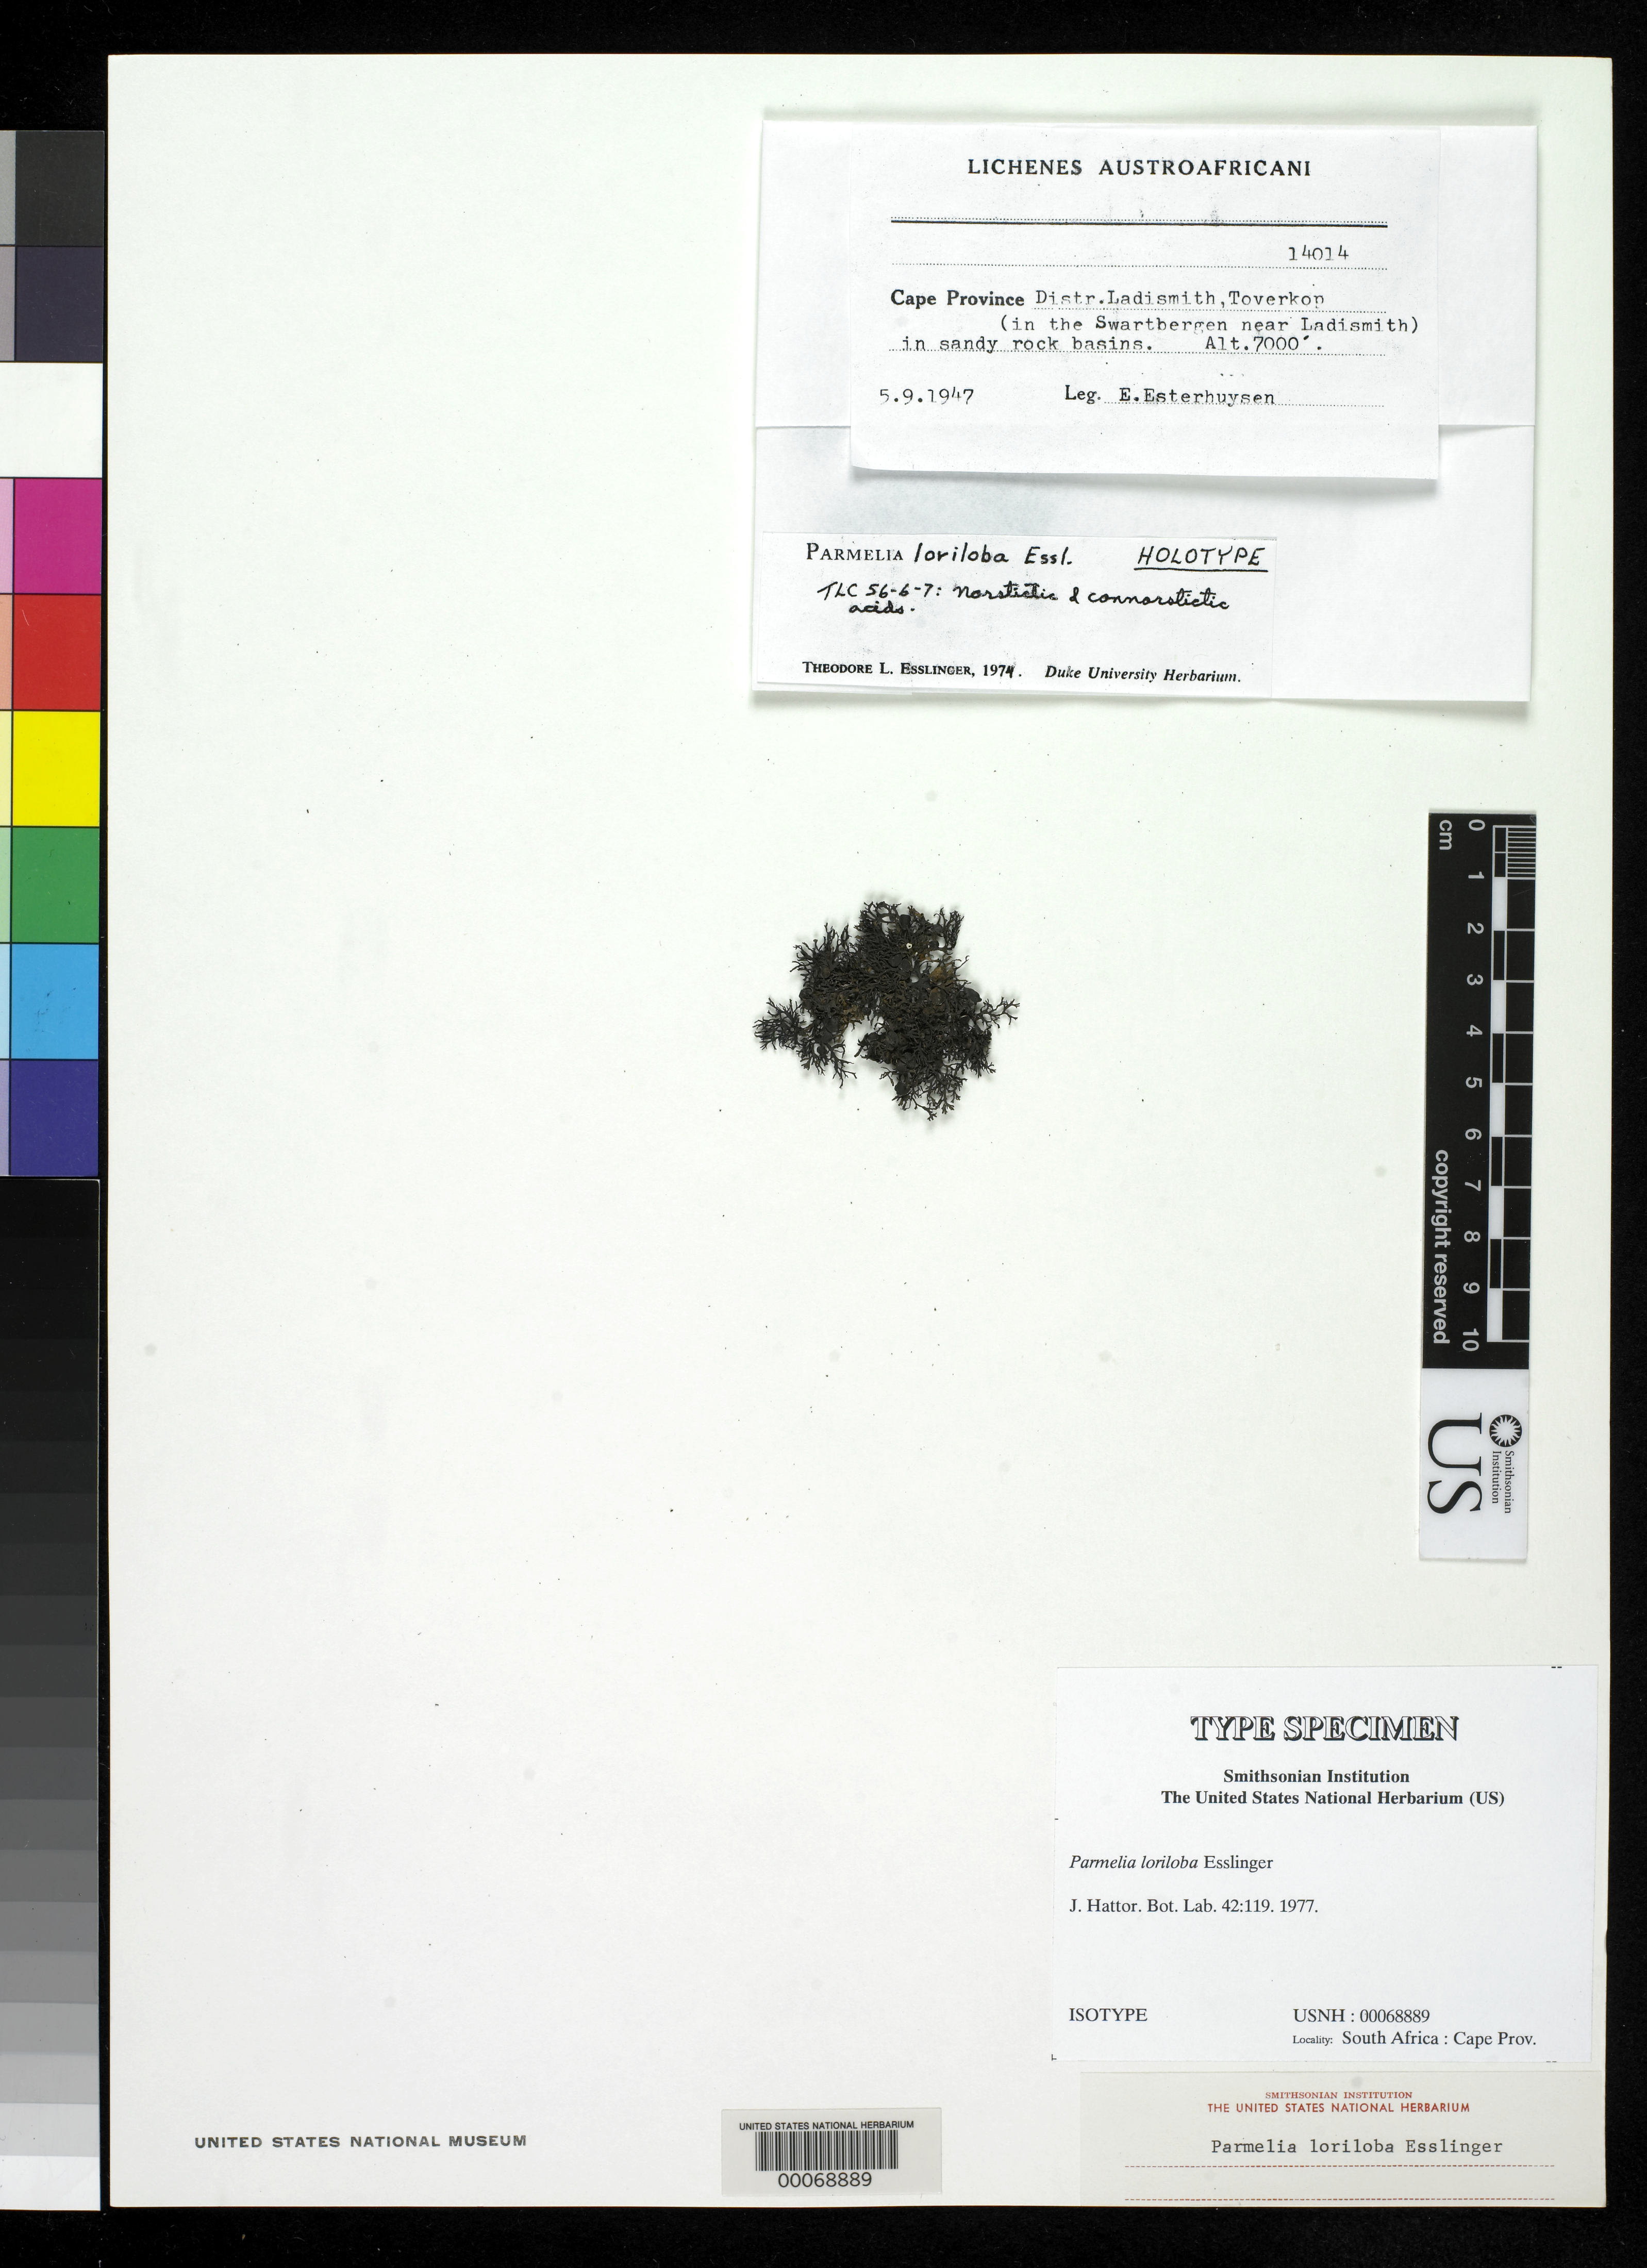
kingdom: Fungi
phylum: Ascomycota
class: Lecanoromycetes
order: Lecanorales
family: Parmeliaceae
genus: Parmelia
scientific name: Parmelia loriloba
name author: Essl.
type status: Isotype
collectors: E. E. Esterhuysen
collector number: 14014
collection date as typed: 05 Sep 1947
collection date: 1947-09-05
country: South Africa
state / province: Western Cape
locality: Tover Kop (in the Swartbergen near Ladismith); alt. 7000 ft.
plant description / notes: Type status to be confirmed; recorded as "isotype" but specimen is annotated by Esslinger as holotype.